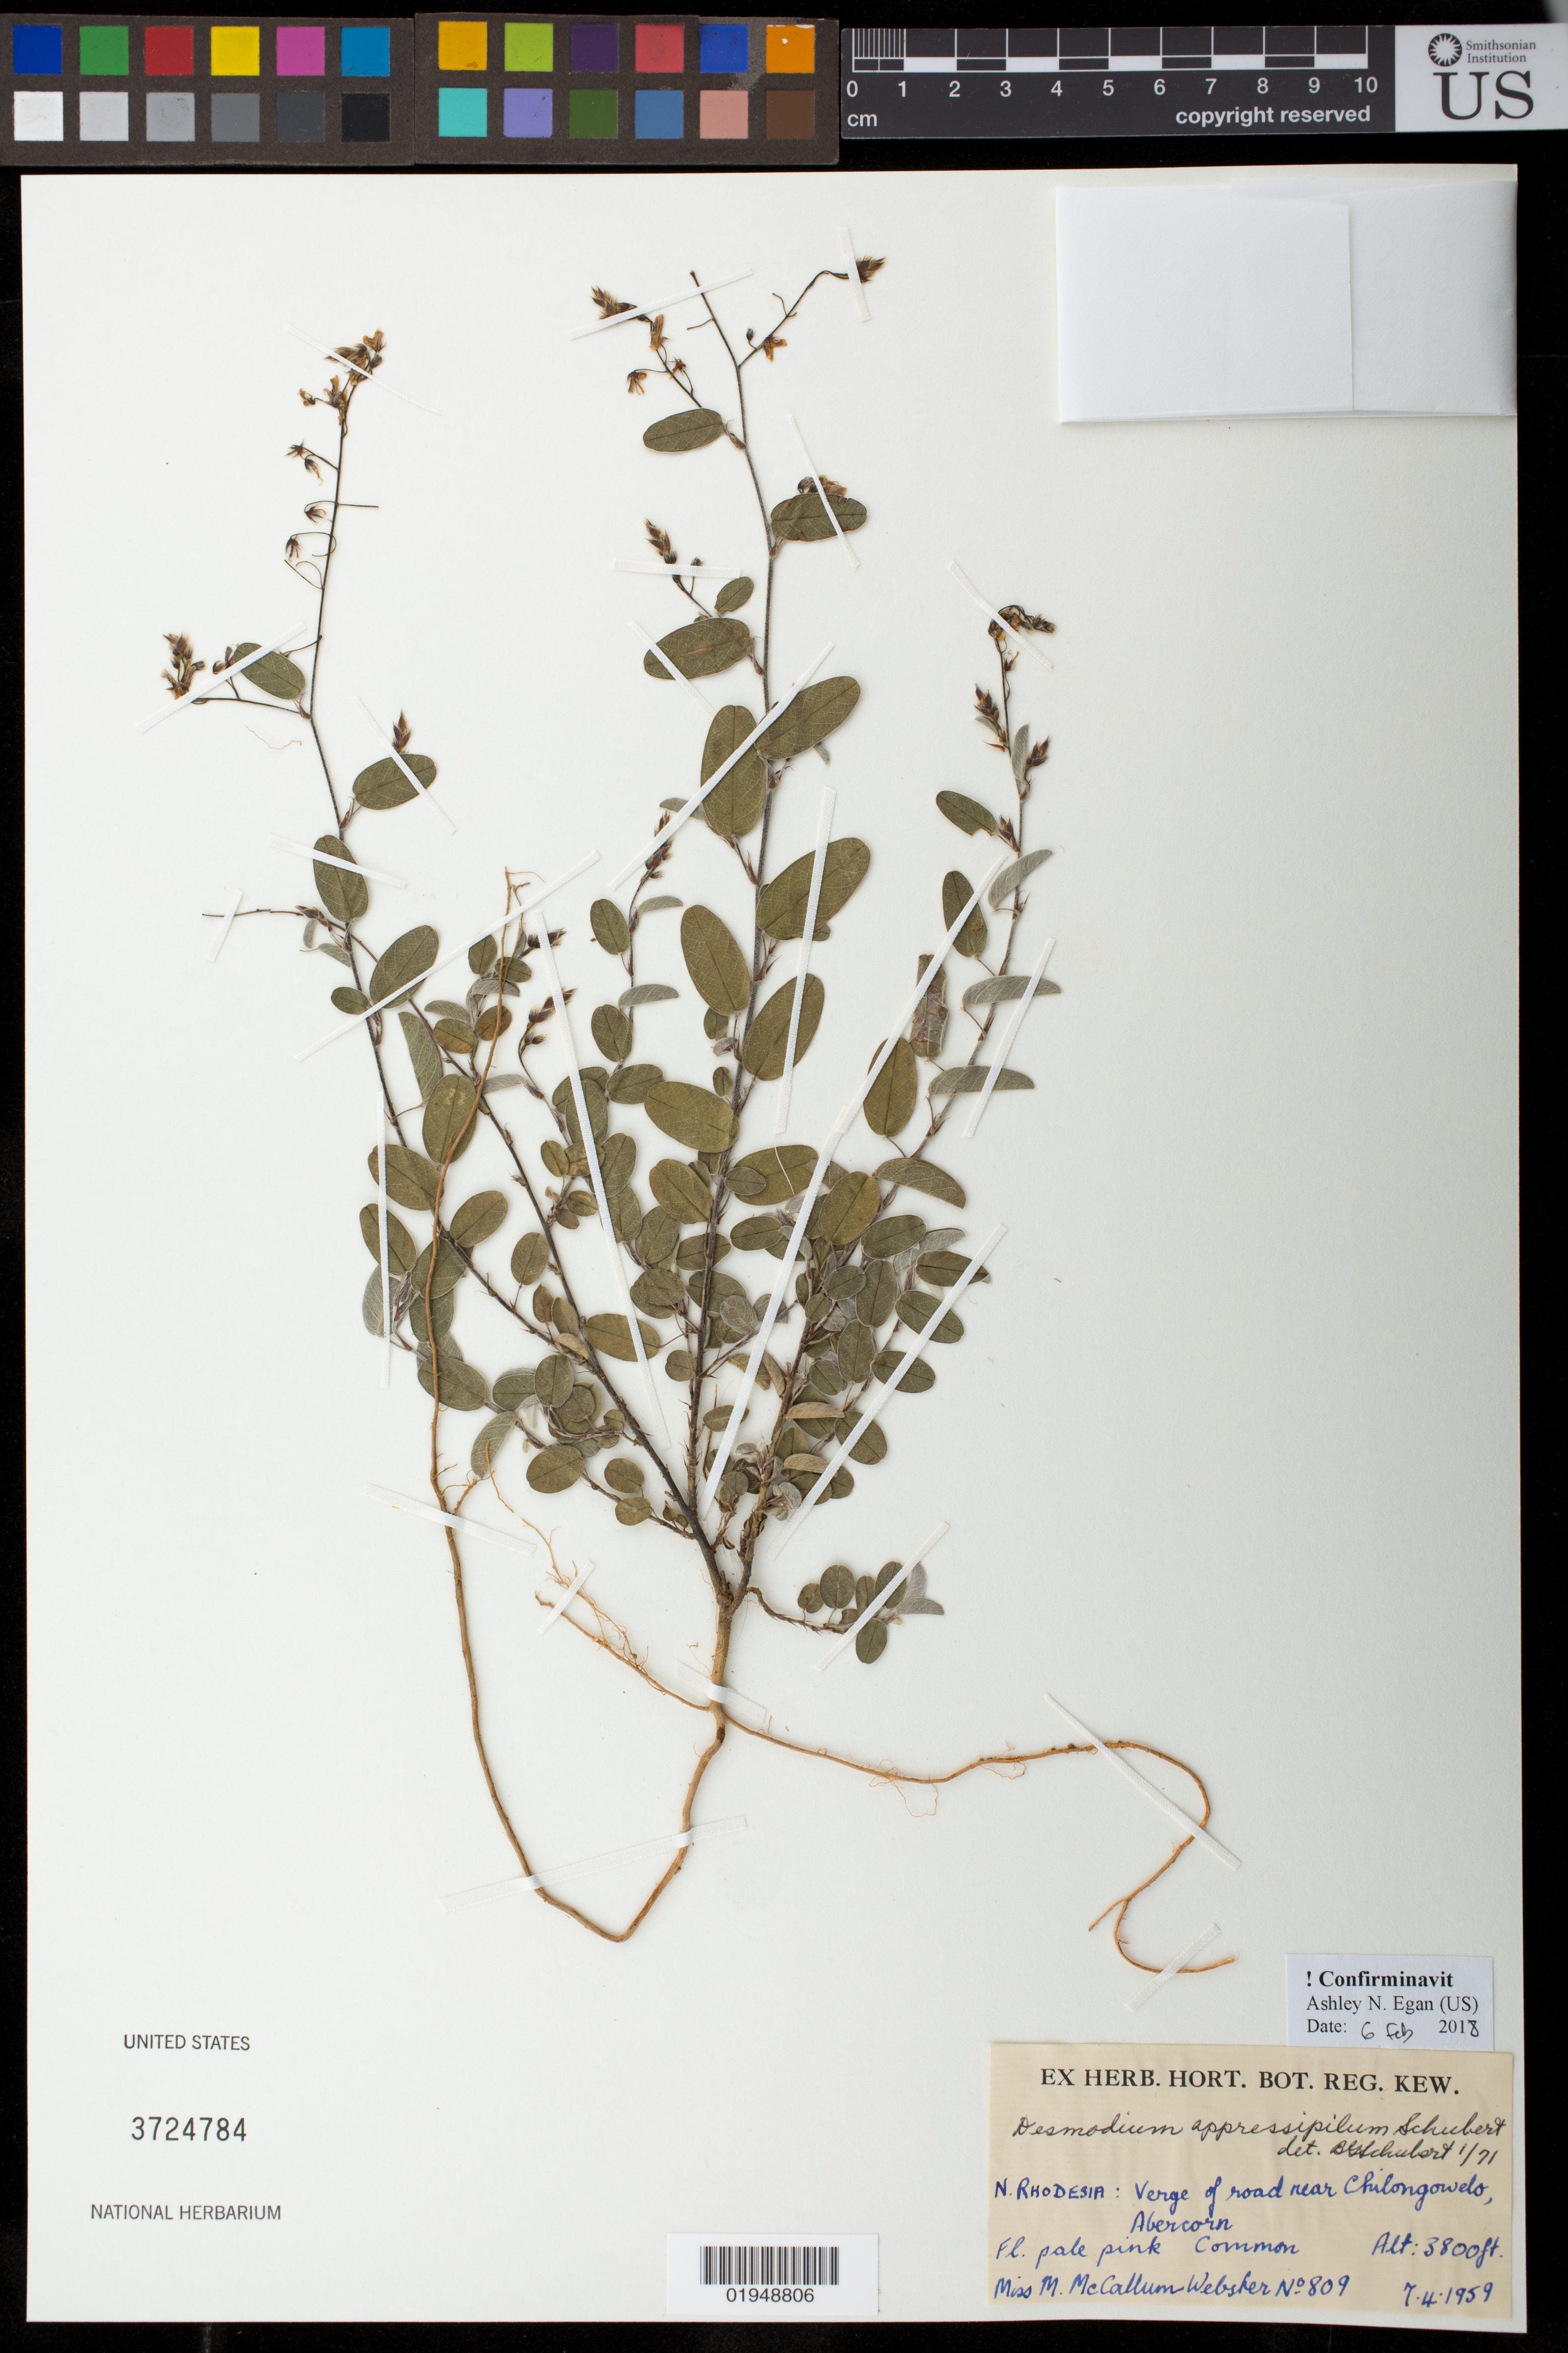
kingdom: Plantae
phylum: Tracheophyta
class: Magnoliopsida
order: Fabales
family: Fabaceae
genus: Grona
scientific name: Grona appressipila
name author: (B.G. Schub.) H. Ohashi & K. Ohashi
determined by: Strong, Mark T., (BOT), Smithsonian Institution - National Museum of Natural History (UNITED STATES)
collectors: M. McCallm Webster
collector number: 809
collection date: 1959-04-07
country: Zambia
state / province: Northern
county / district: Mbala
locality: Verge of road near Chilongowelo, Abercorn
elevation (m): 3800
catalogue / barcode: US 3724784